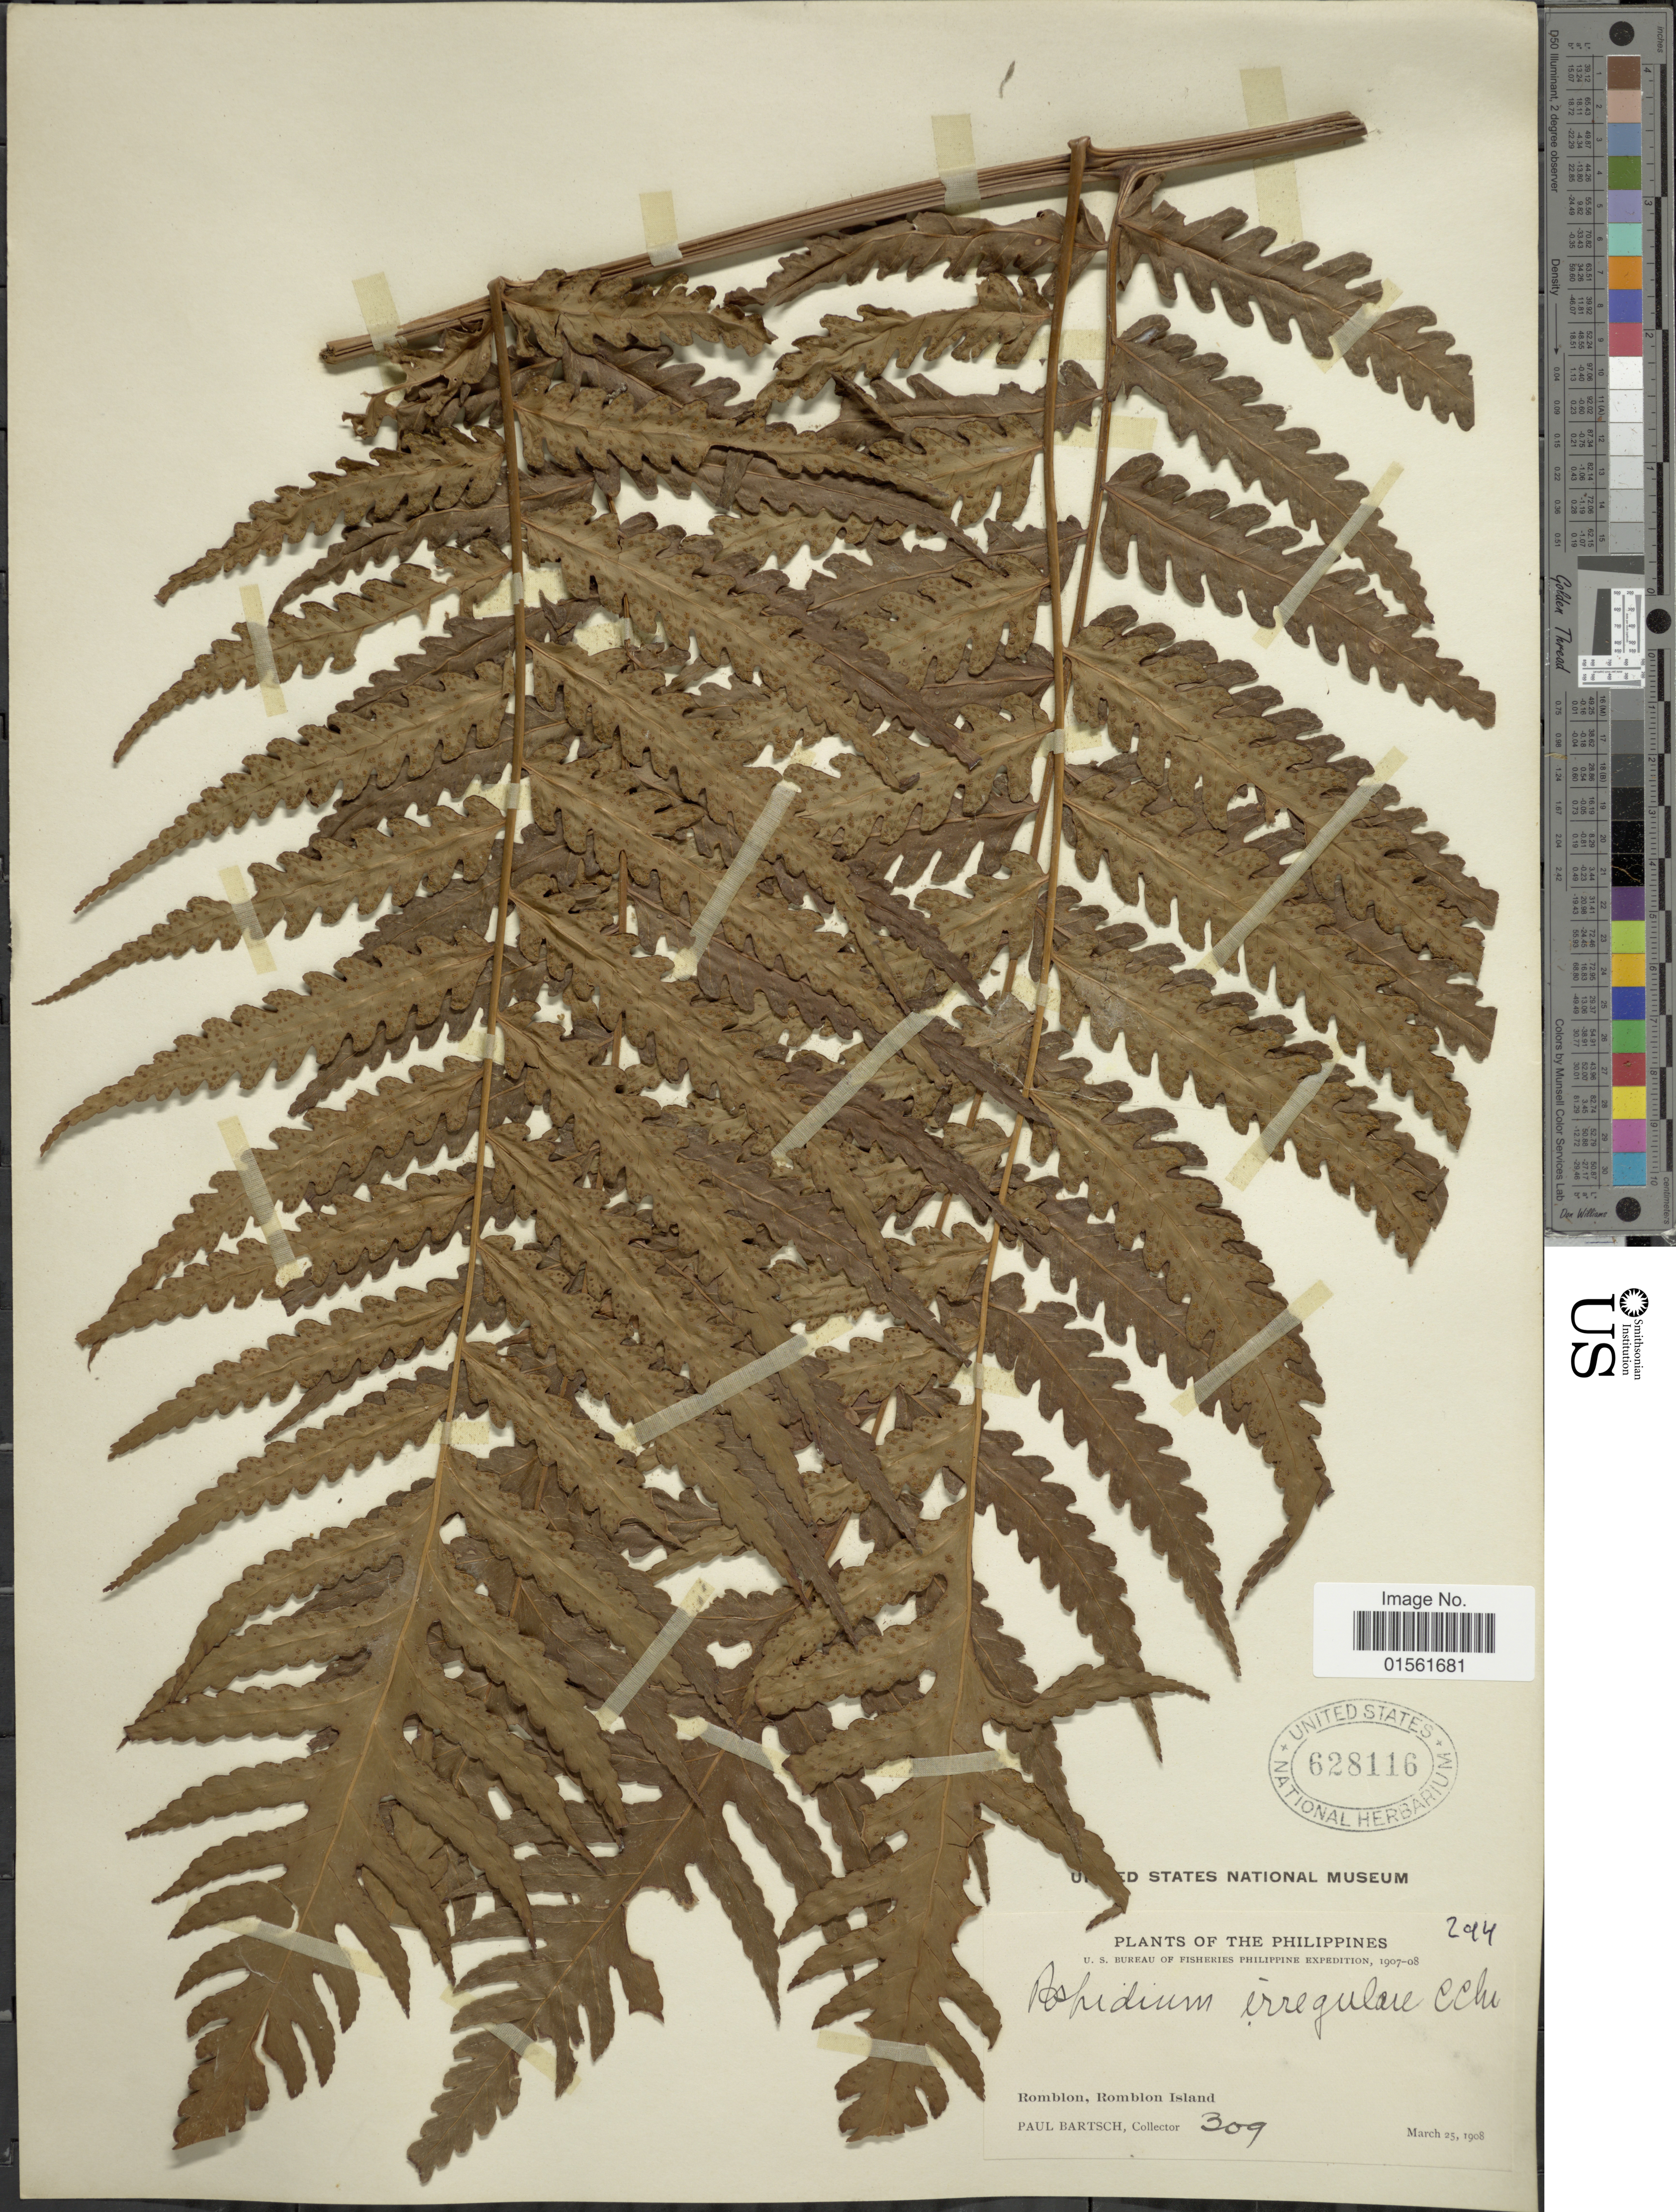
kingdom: Plantae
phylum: Tracheophyta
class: Polypodiopsida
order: Polypodiales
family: Dryopteridaceae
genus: Pleocnemia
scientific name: Pleocnemia macrodonta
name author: (C. Presl ex Fée) Holttum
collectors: P. Bartsch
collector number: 309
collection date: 1908-03-25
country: Philippines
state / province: Mimaropa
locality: Romblon, Romblon Island.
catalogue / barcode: US 628116